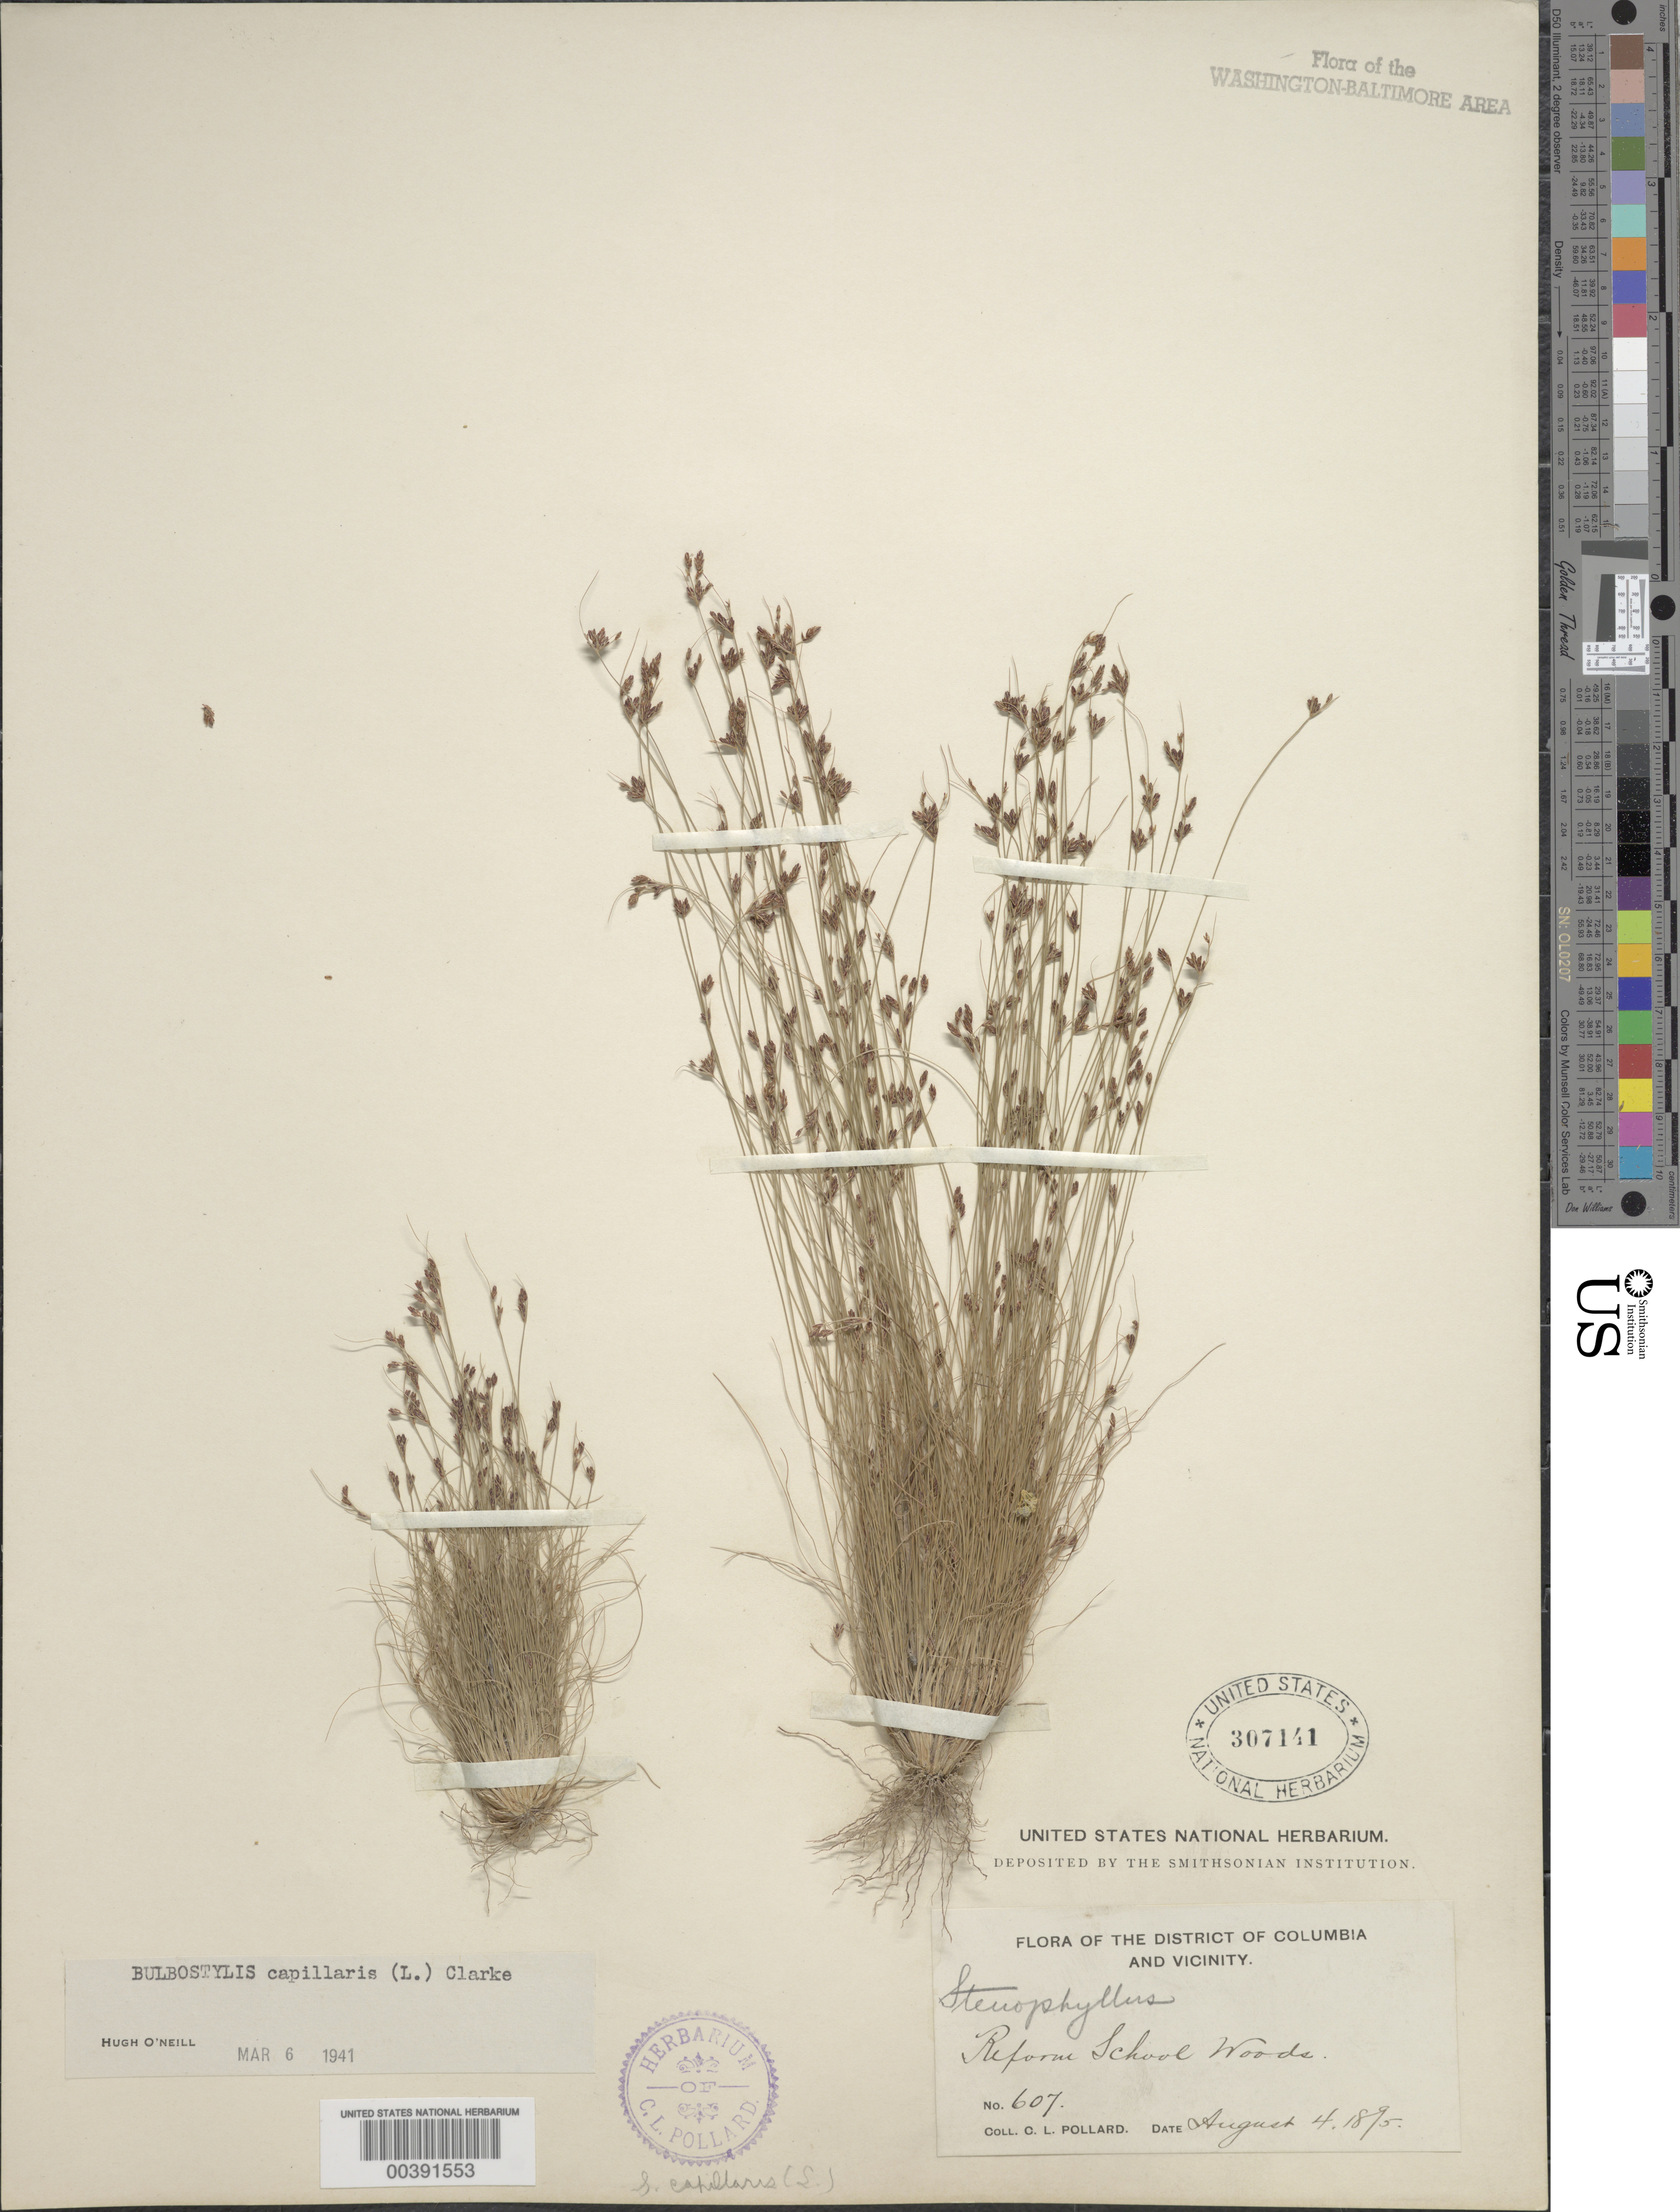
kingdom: Plantae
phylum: Tracheophyta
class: Liliopsida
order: Poales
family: Cyperaceae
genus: Bulbostylis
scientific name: Bulbostylis capillaris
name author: (L.) Kunth ex C.B. Clarke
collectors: C. L. Pollard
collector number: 607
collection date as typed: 04 Aug 1895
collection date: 1895-08-04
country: United States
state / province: District of Columbia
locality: Reform School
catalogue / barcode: US 307141